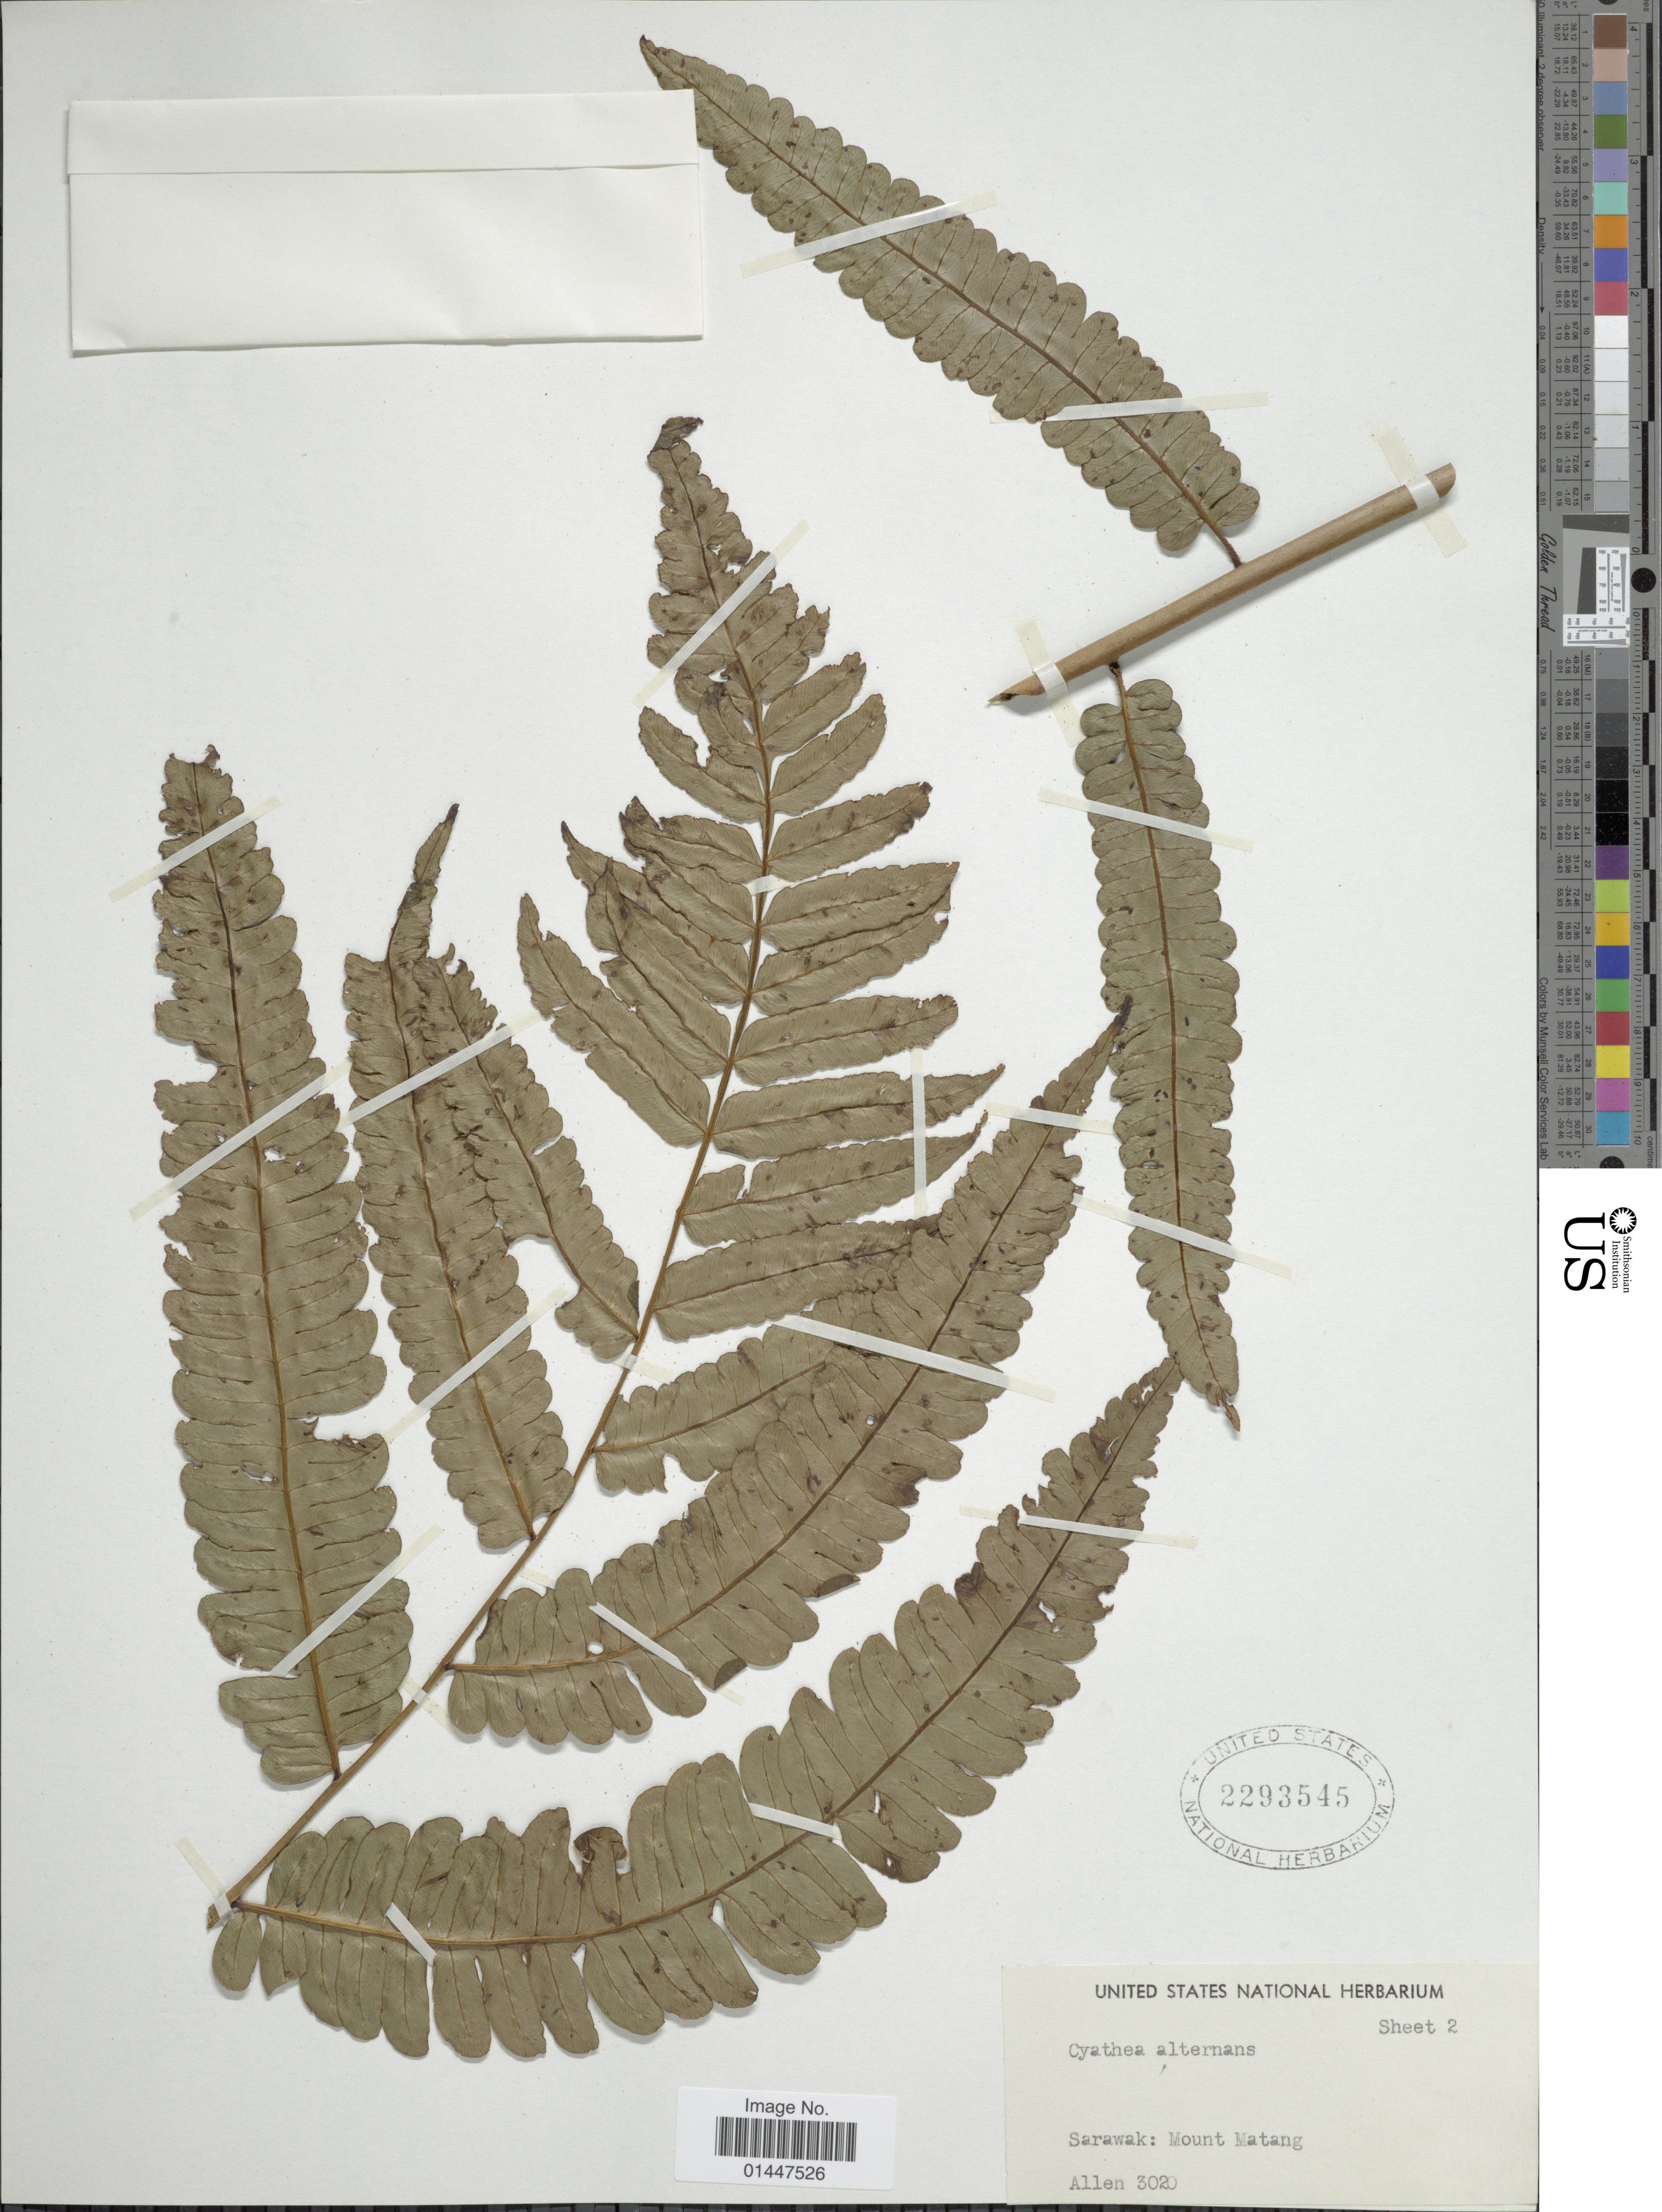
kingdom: Plantae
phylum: Tracheophyta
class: Polypodiopsida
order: Cyatheales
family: Cyatheaceae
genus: Sphaeropteris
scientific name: Sphaeropteris alternans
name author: (Wall. ex Hook.) R.M. Tryon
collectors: -- Allen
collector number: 3020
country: Malaysia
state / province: Sarawak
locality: Mount Matang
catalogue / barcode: US 2293545